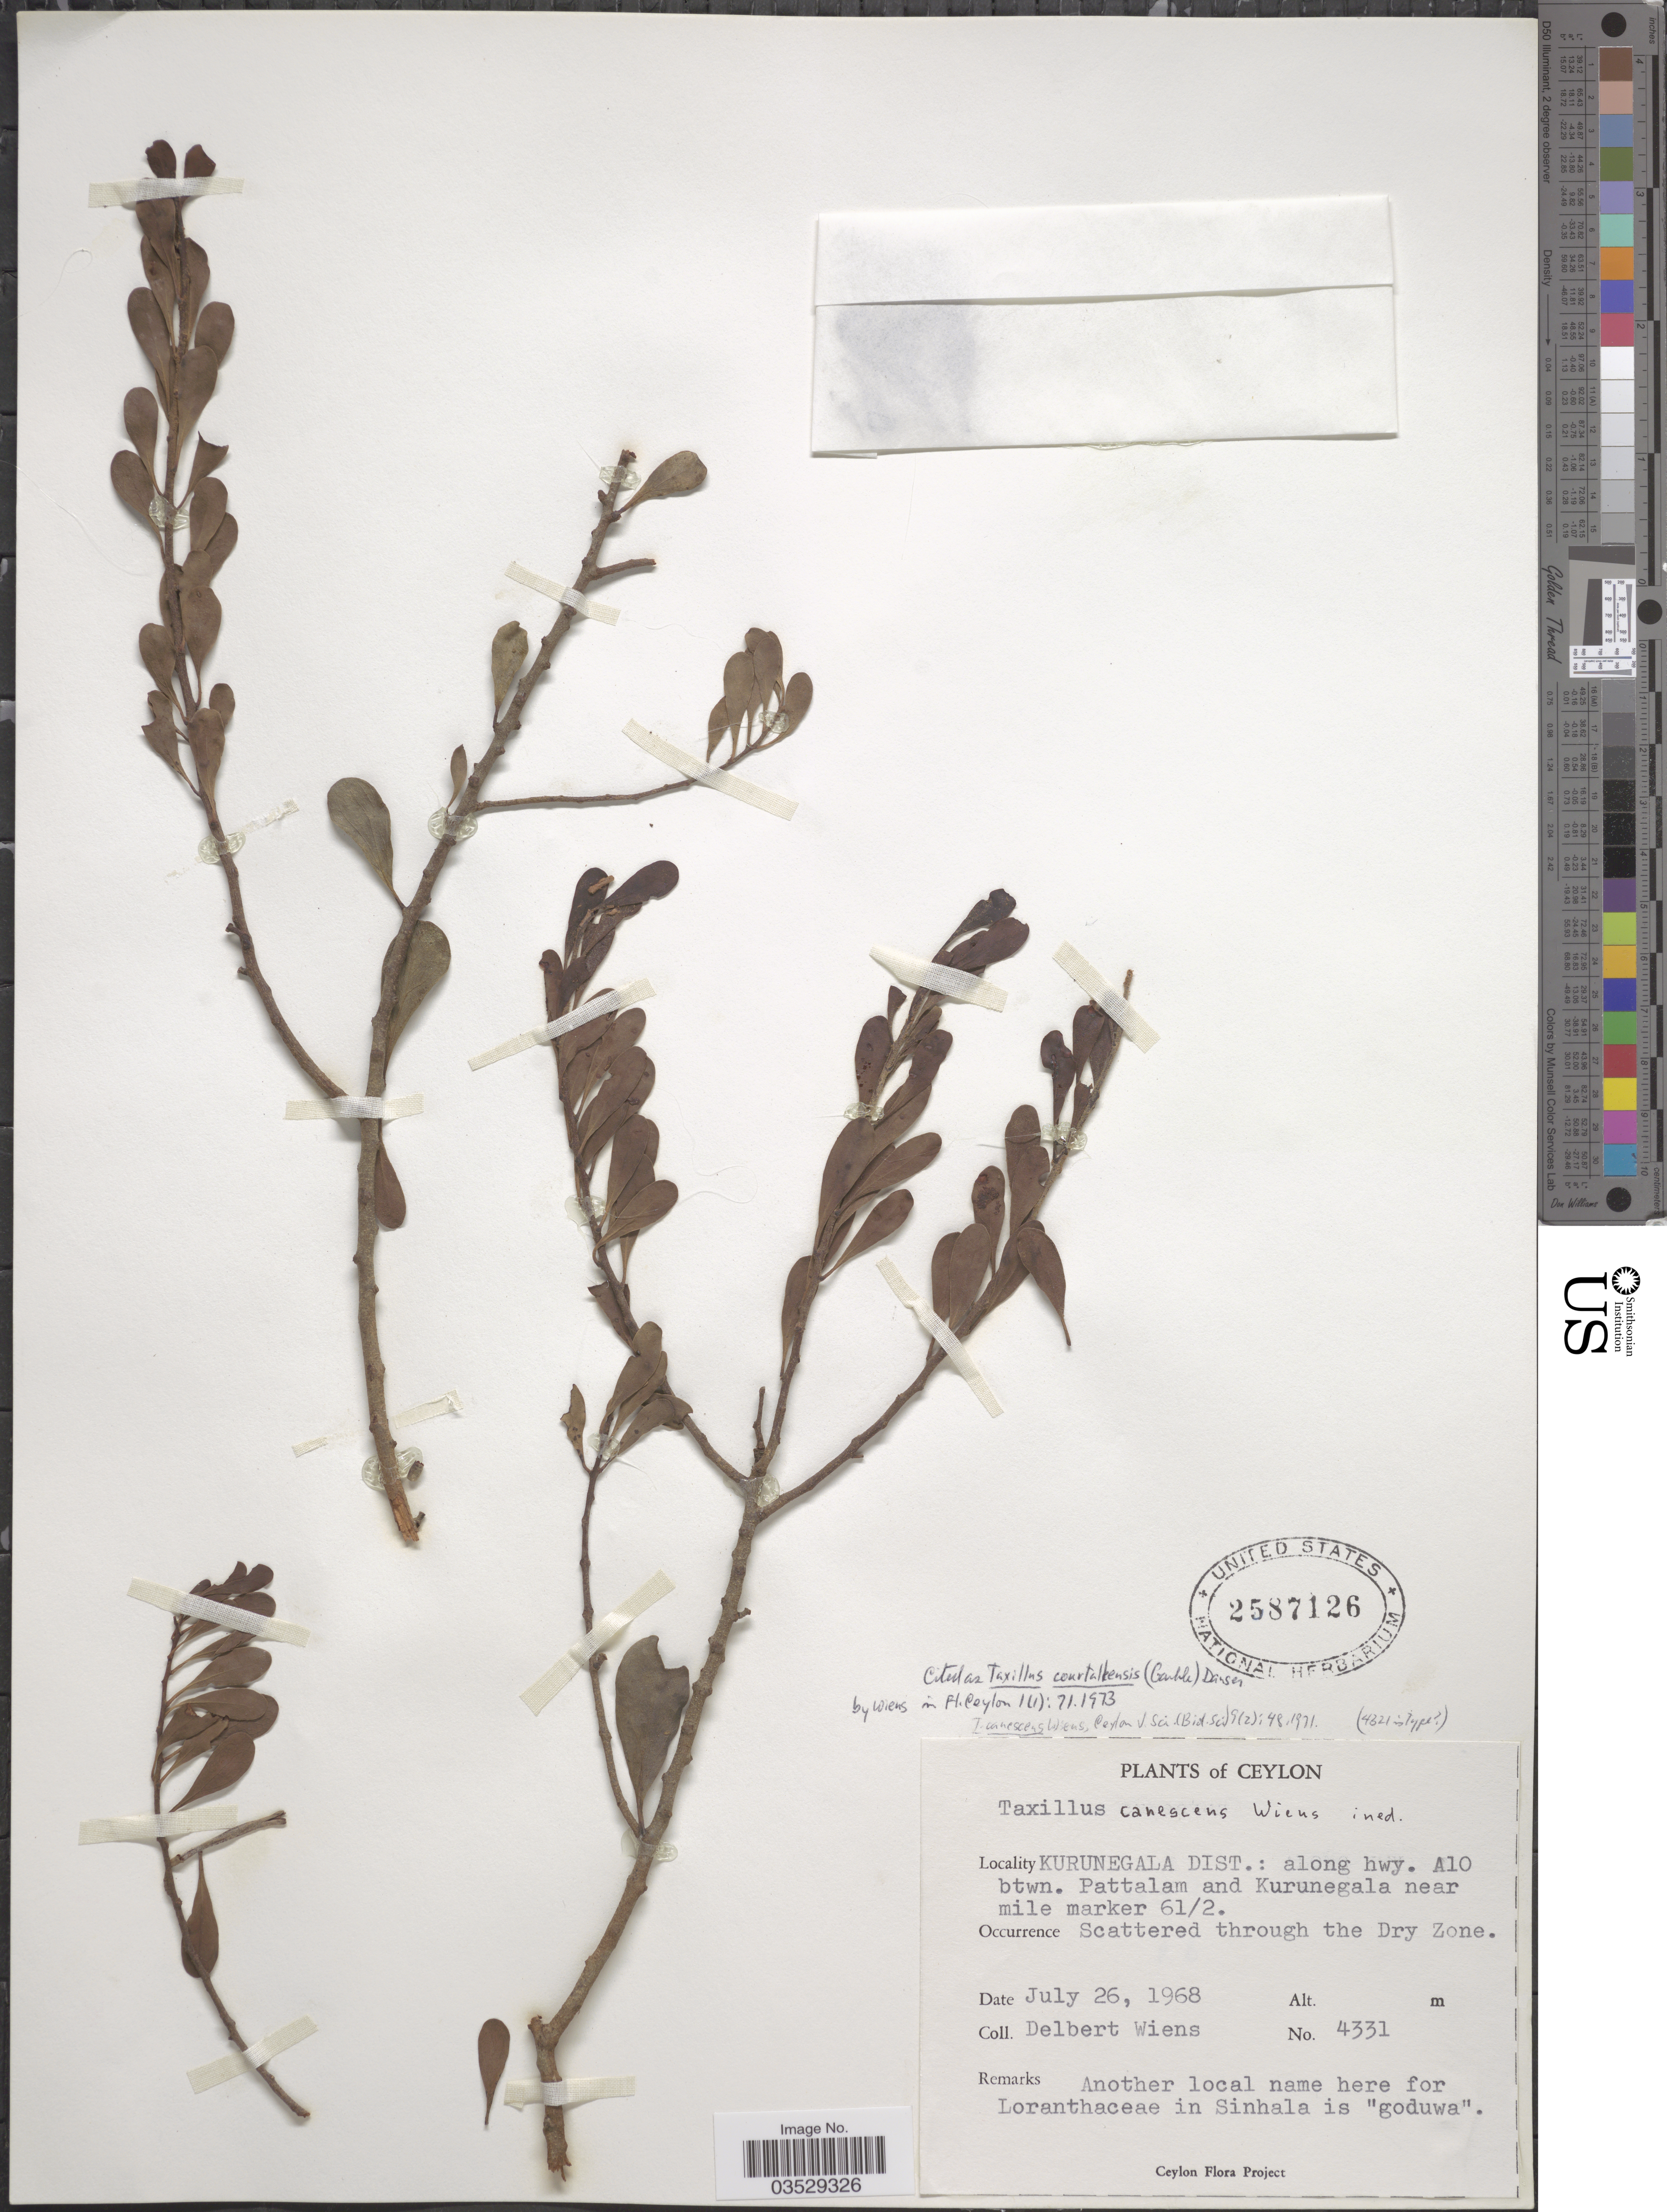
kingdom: Plantae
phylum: Tracheophyta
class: Magnoliopsida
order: Santalales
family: Loranthaceae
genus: Taxillus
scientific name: Taxillus courtallensis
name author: (Gamble) Danser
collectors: D. Wiens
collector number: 4331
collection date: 1968-07-26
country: Sri Lanka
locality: Ceylon. Kurunegala Dist.: along hwy. A10 btwn. Pattalam and Kurunegala near mile marker 61/2. Scattered through the Dry Zone.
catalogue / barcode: US 2587126